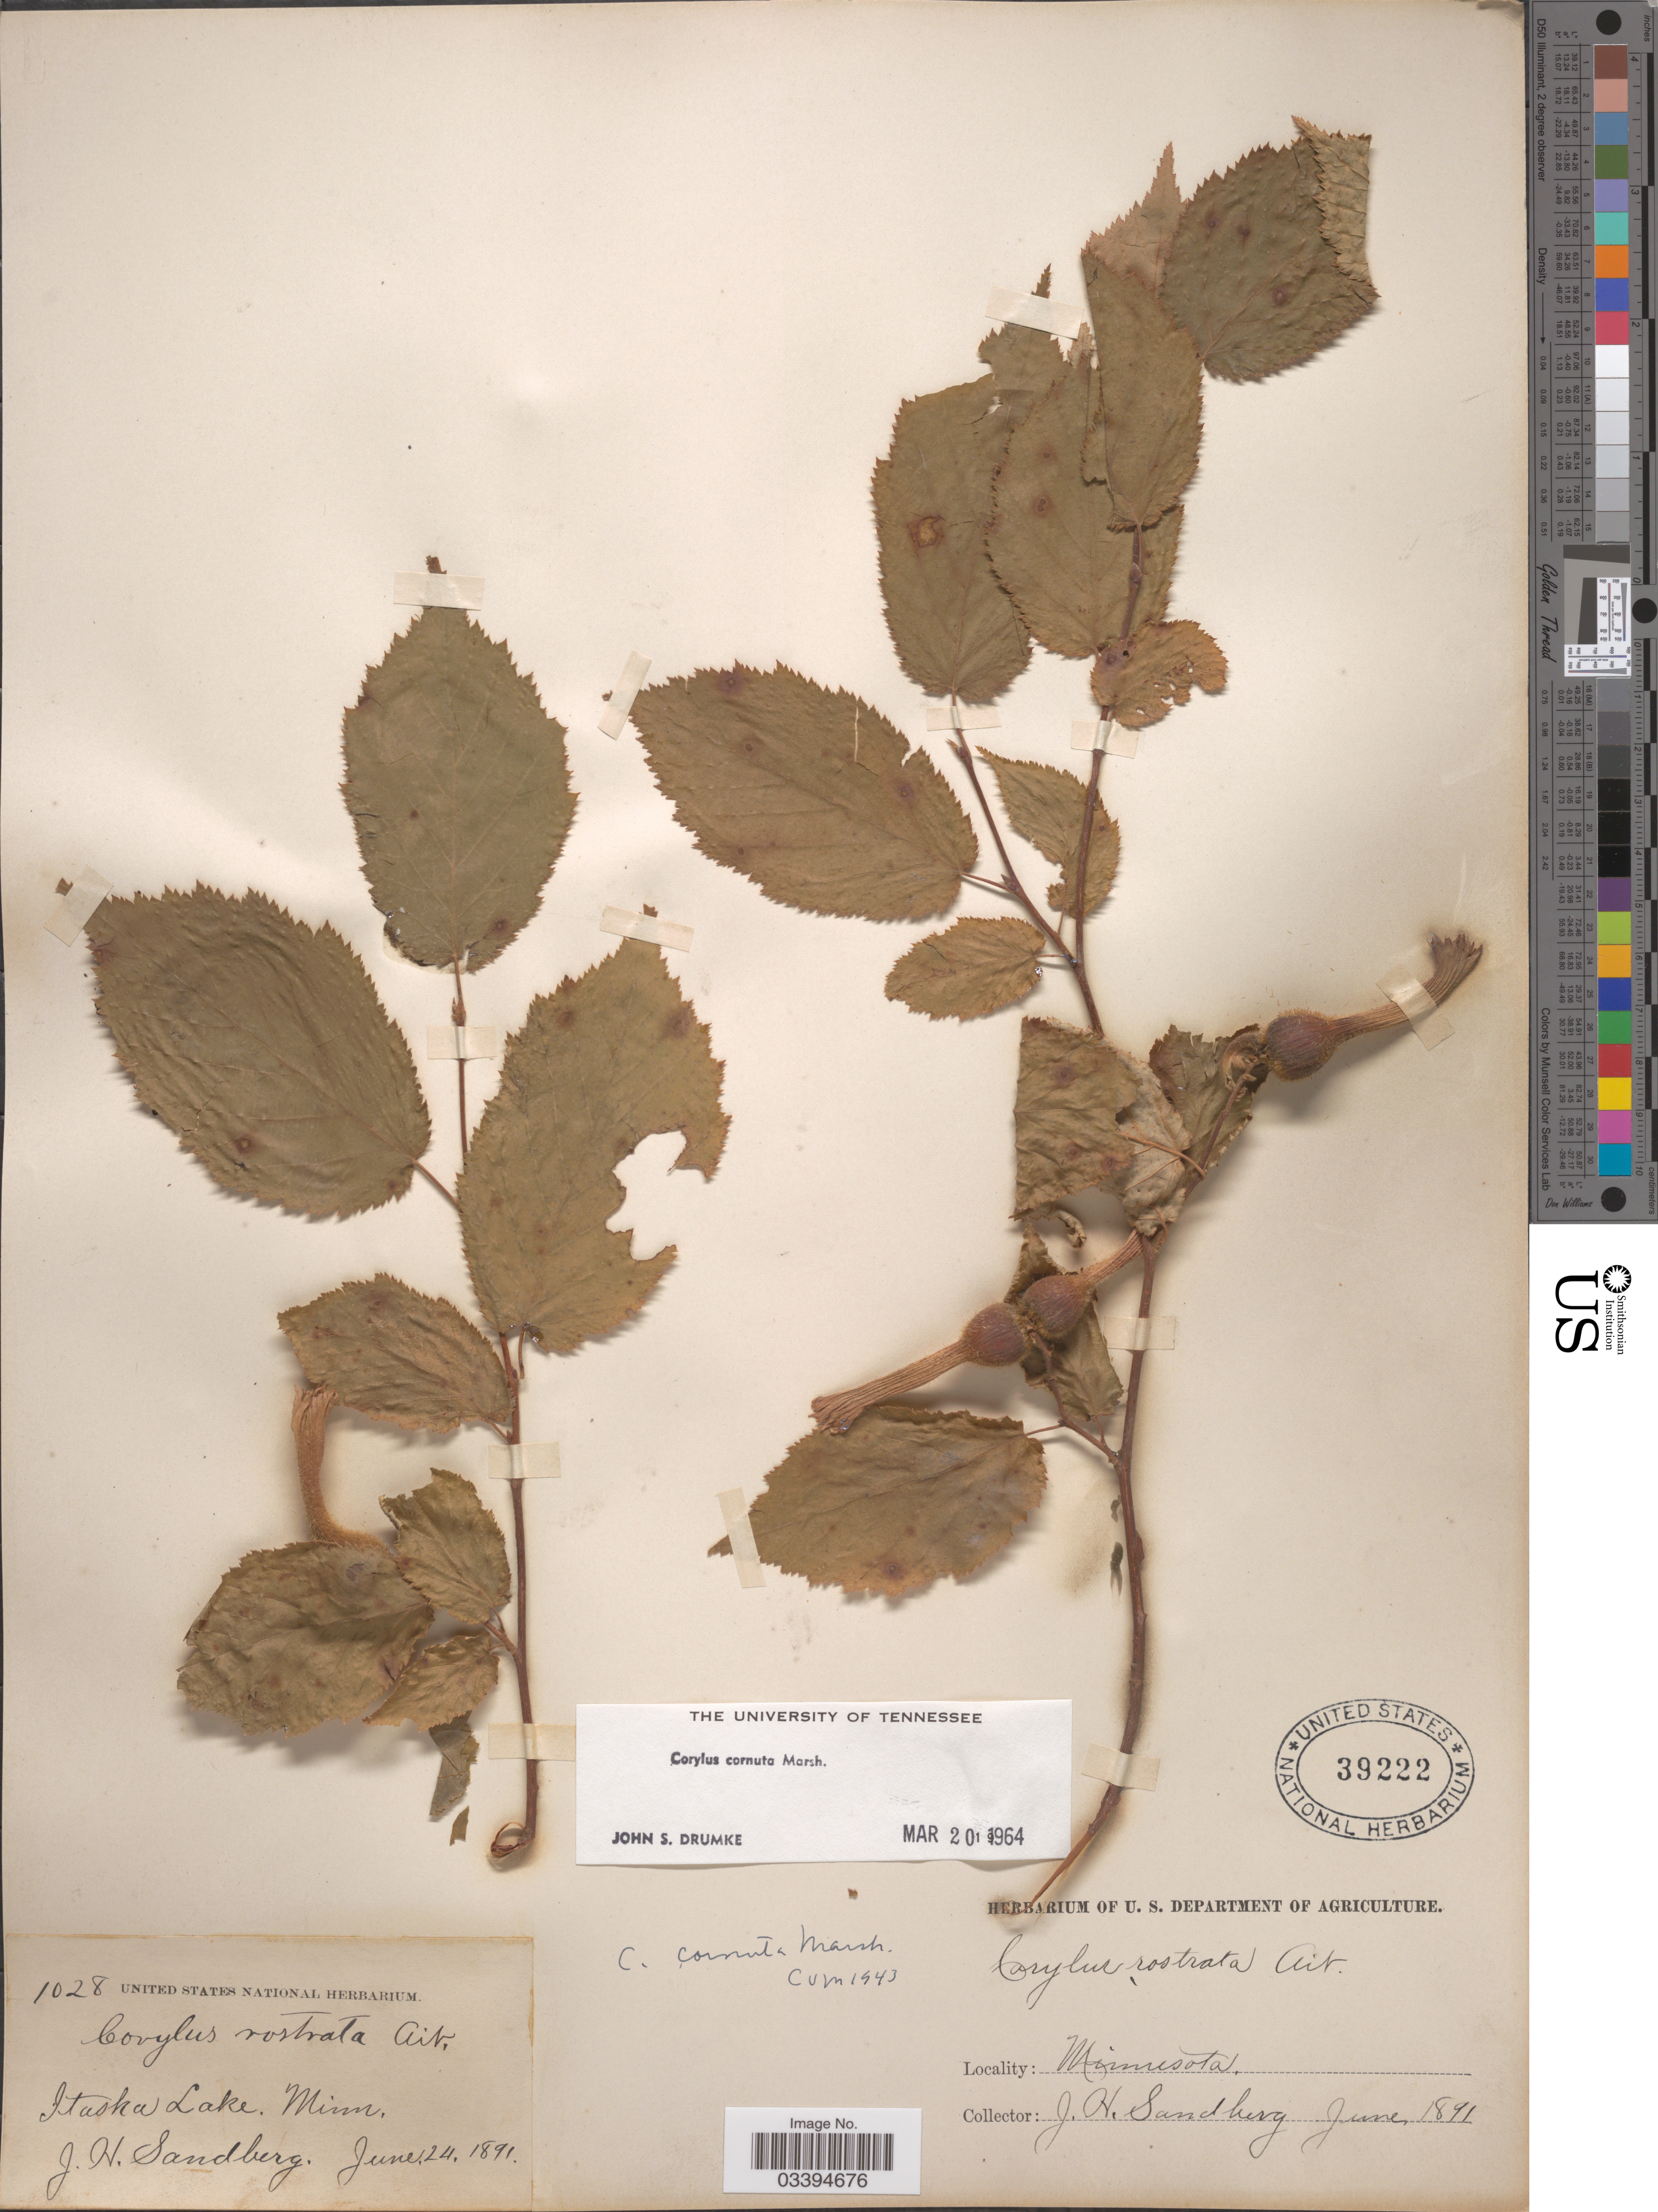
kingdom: Plantae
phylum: Tracheophyta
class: Magnoliopsida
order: Fagales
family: Betulaceae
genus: Corylus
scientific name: Corylus cornuta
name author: Marshall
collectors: J. H. Sandberg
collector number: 1028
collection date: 1891-06-24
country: United States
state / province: Minnesota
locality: Itasha Lake.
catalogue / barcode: US 39222